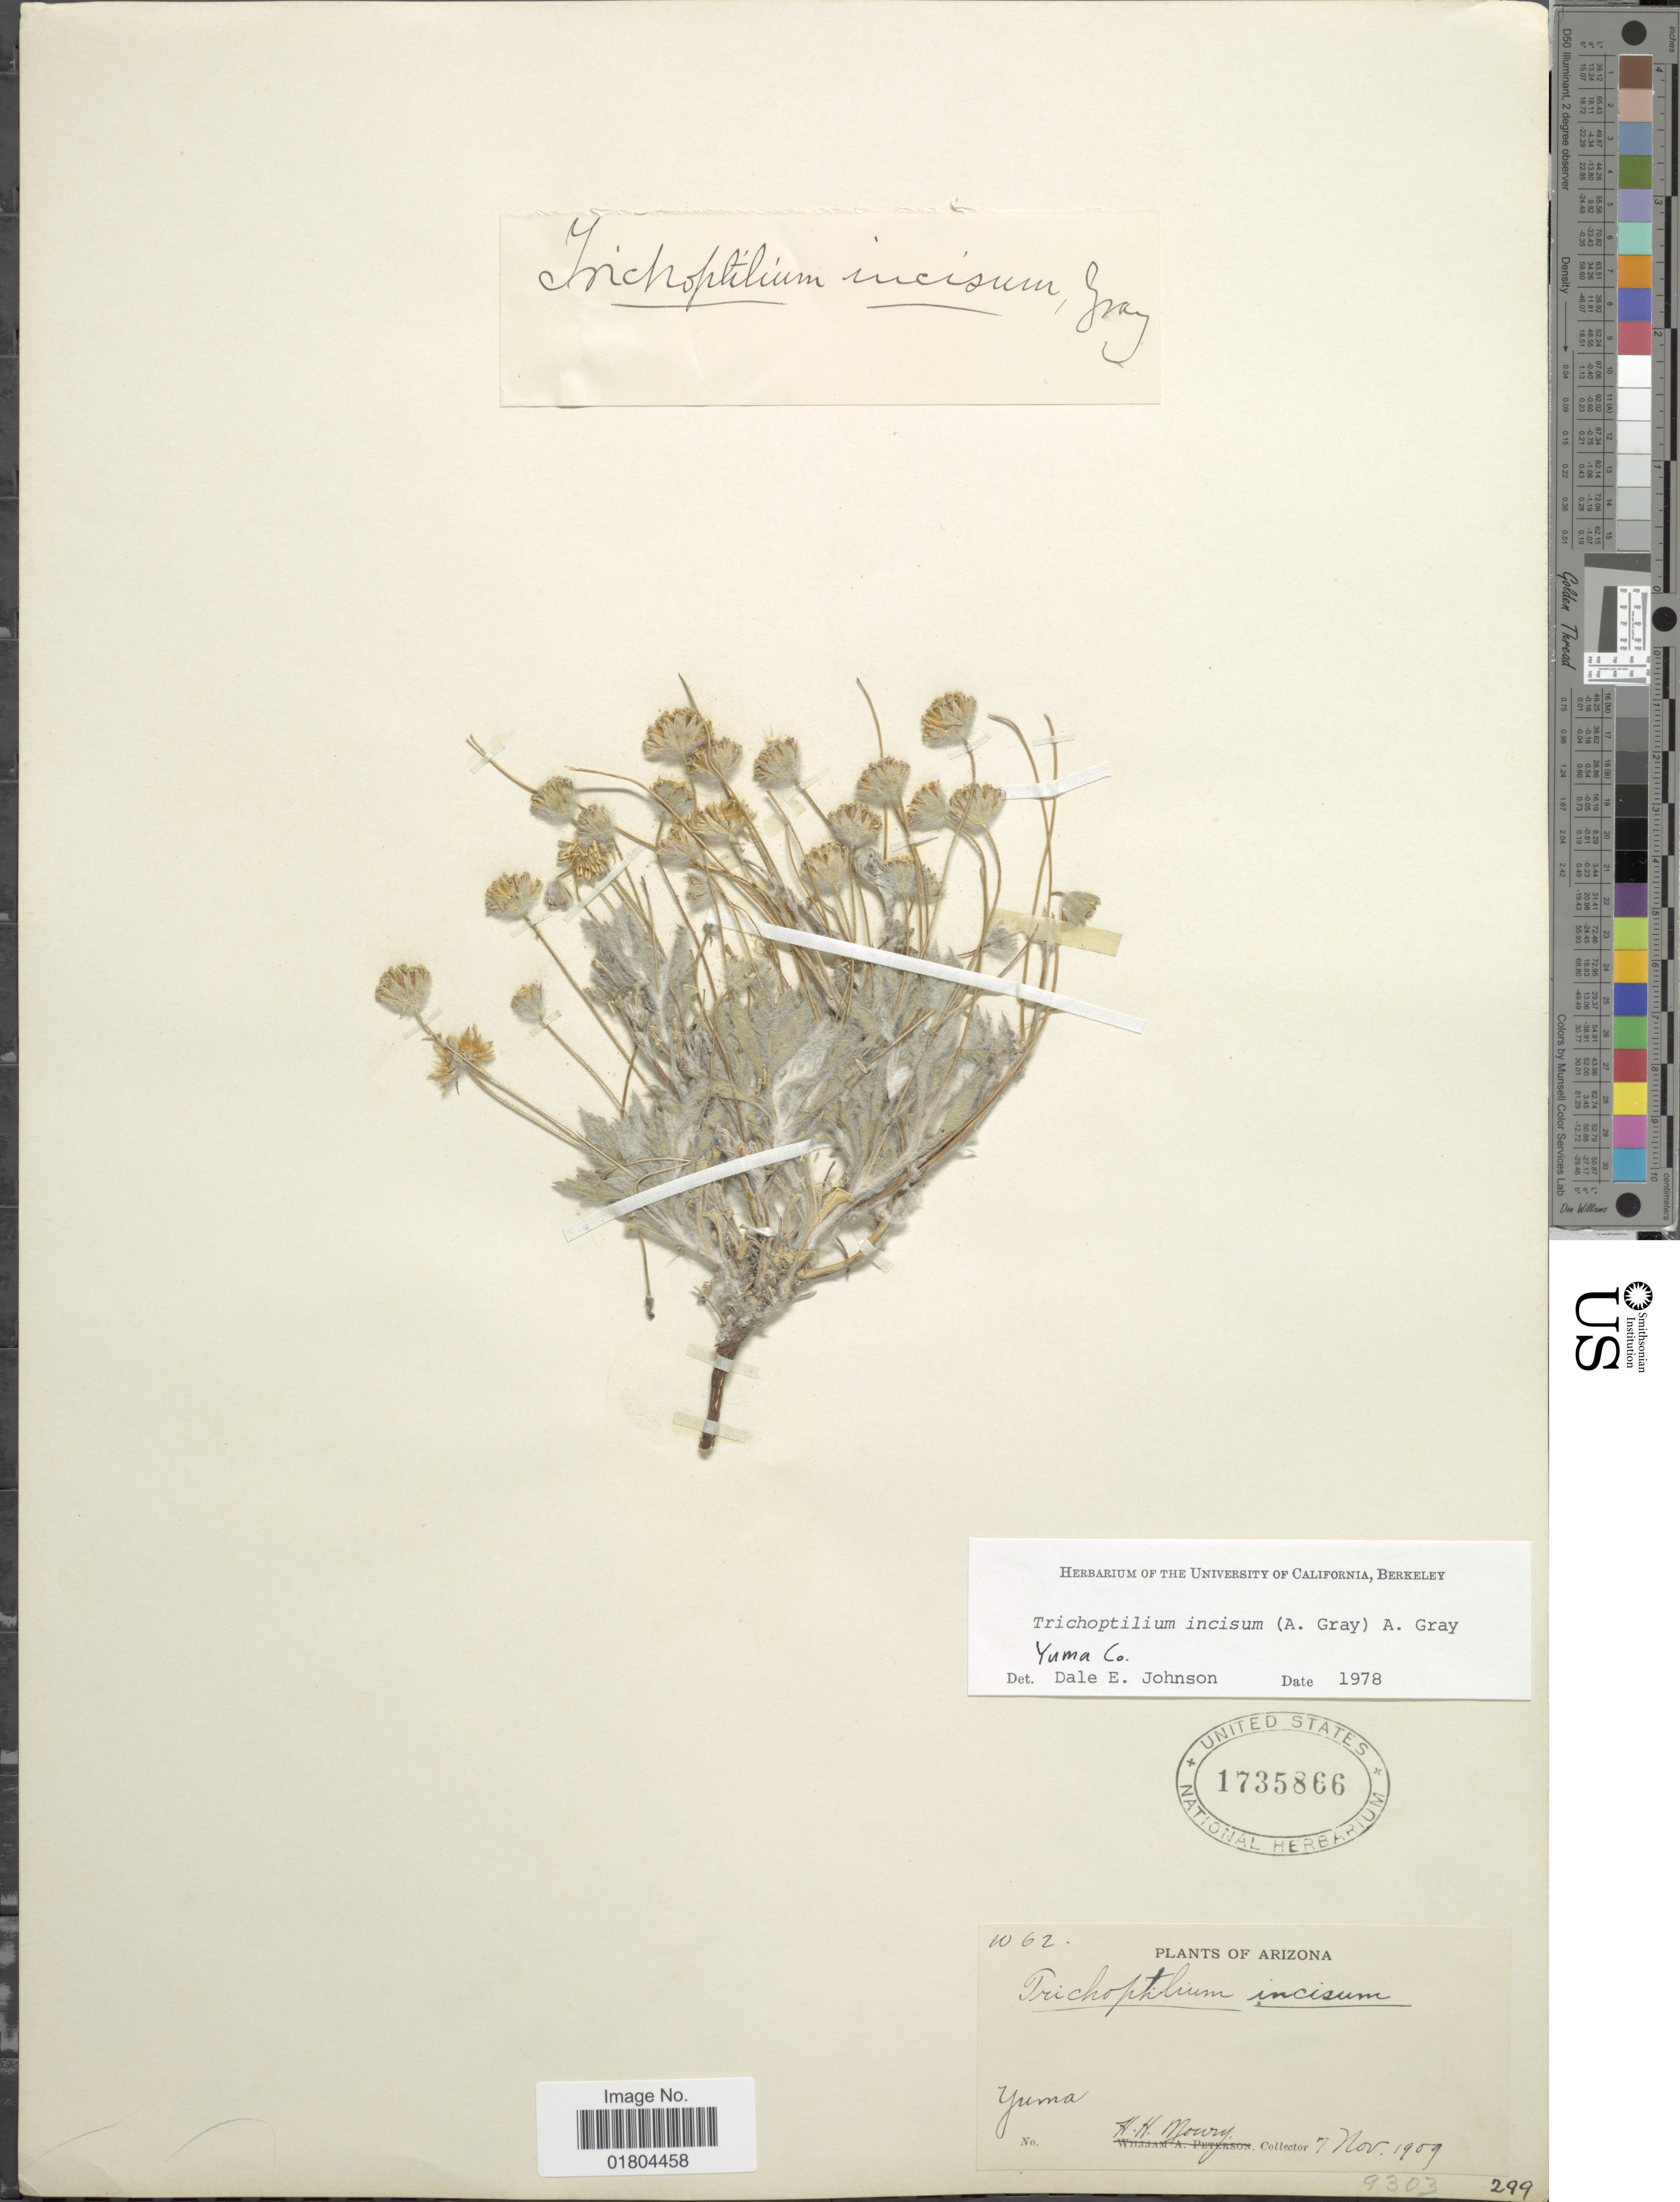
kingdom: Plantae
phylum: Tracheophyta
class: Magnoliopsida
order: Asterales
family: Asteraceae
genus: Trichoptilium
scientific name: Trichoptilium incisum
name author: (A. Gray) A. Gray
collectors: H. Mowry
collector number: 1062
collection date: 1909-11-07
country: United States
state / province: Arizona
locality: Yuma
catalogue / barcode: US 1735866